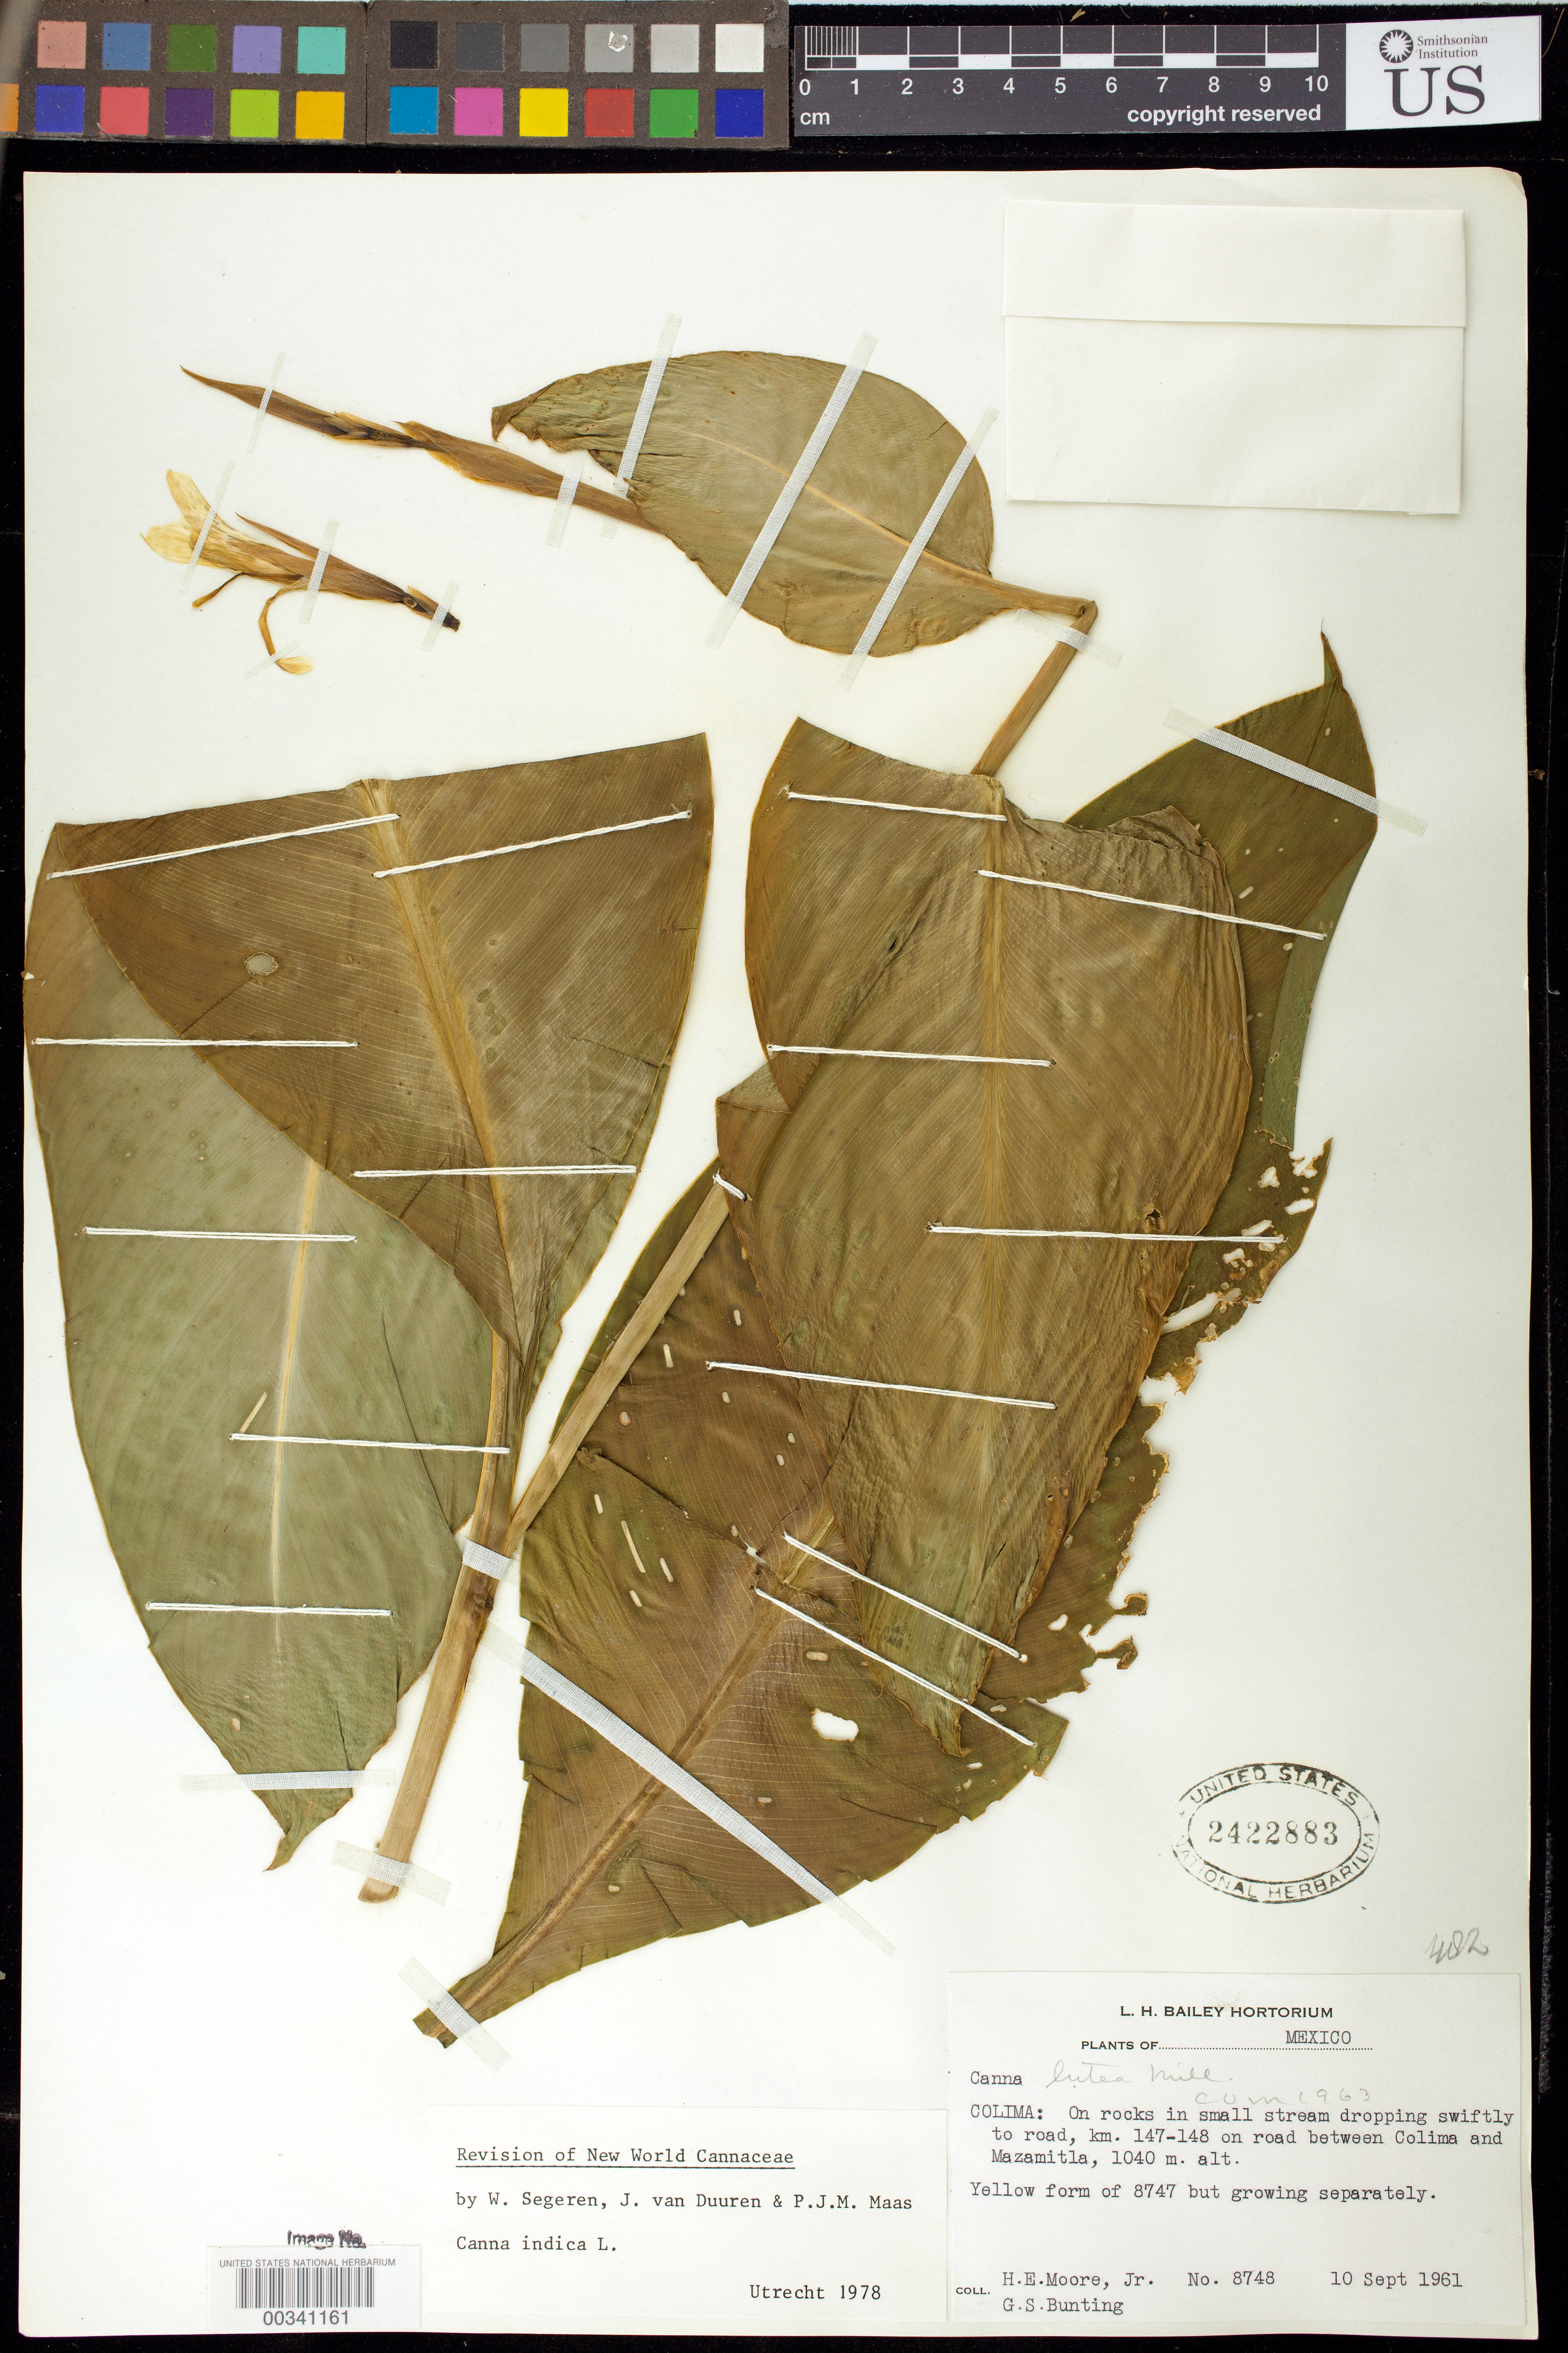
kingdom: Plantae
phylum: Tracheophyta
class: Liliopsida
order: Zingiberales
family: Cannaceae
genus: Canna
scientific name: Canna indica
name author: L.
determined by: Segeren, W.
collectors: H. E. Moore & G. S. Bunting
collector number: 8748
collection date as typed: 10 Sep 1961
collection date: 1961-09-10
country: Mexico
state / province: Colima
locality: On rocks in small stream dropping swiftly to road, km 147-148 on road between Colima and Mazamitla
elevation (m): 1040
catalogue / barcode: US 2422883